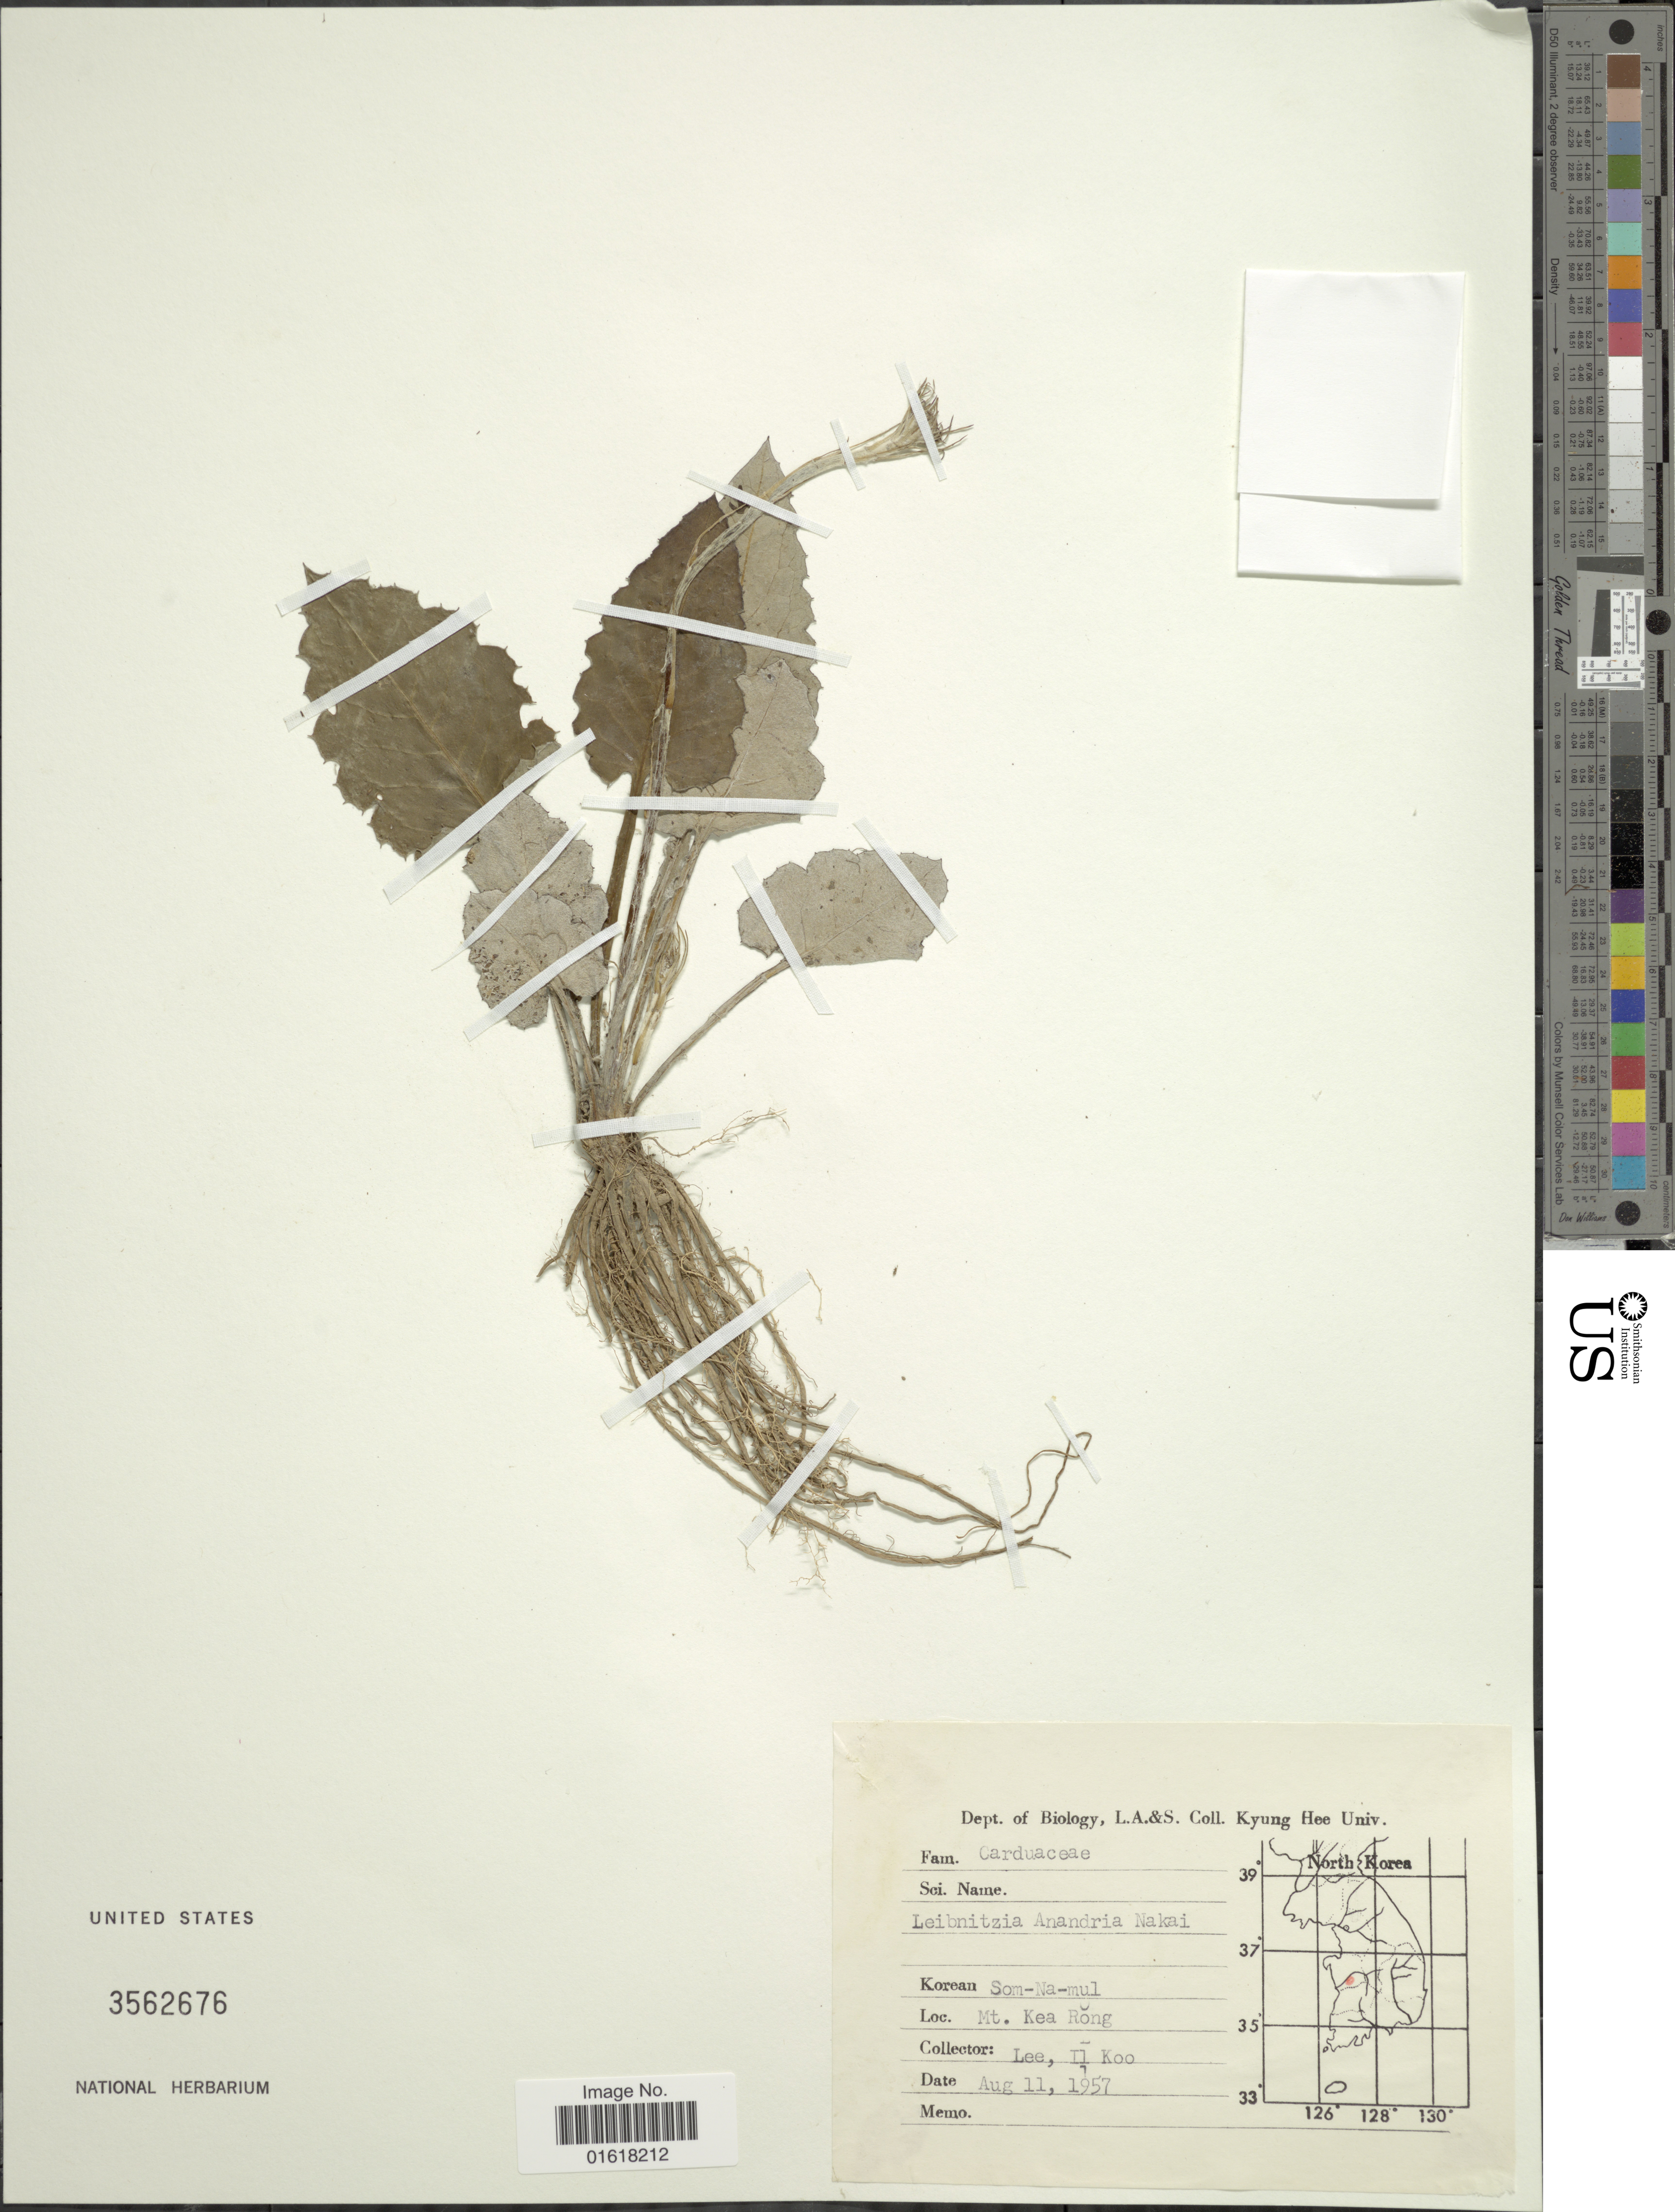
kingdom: Plantae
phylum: Tracheophyta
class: Magnoliopsida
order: Asterales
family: Asteraceae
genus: Leibnitzia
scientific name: Leibnitzia anandria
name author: (L.) Nakai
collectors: I. Lee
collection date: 1957-08-11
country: North Korea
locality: Mt. Kea Rong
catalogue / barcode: US 3562676